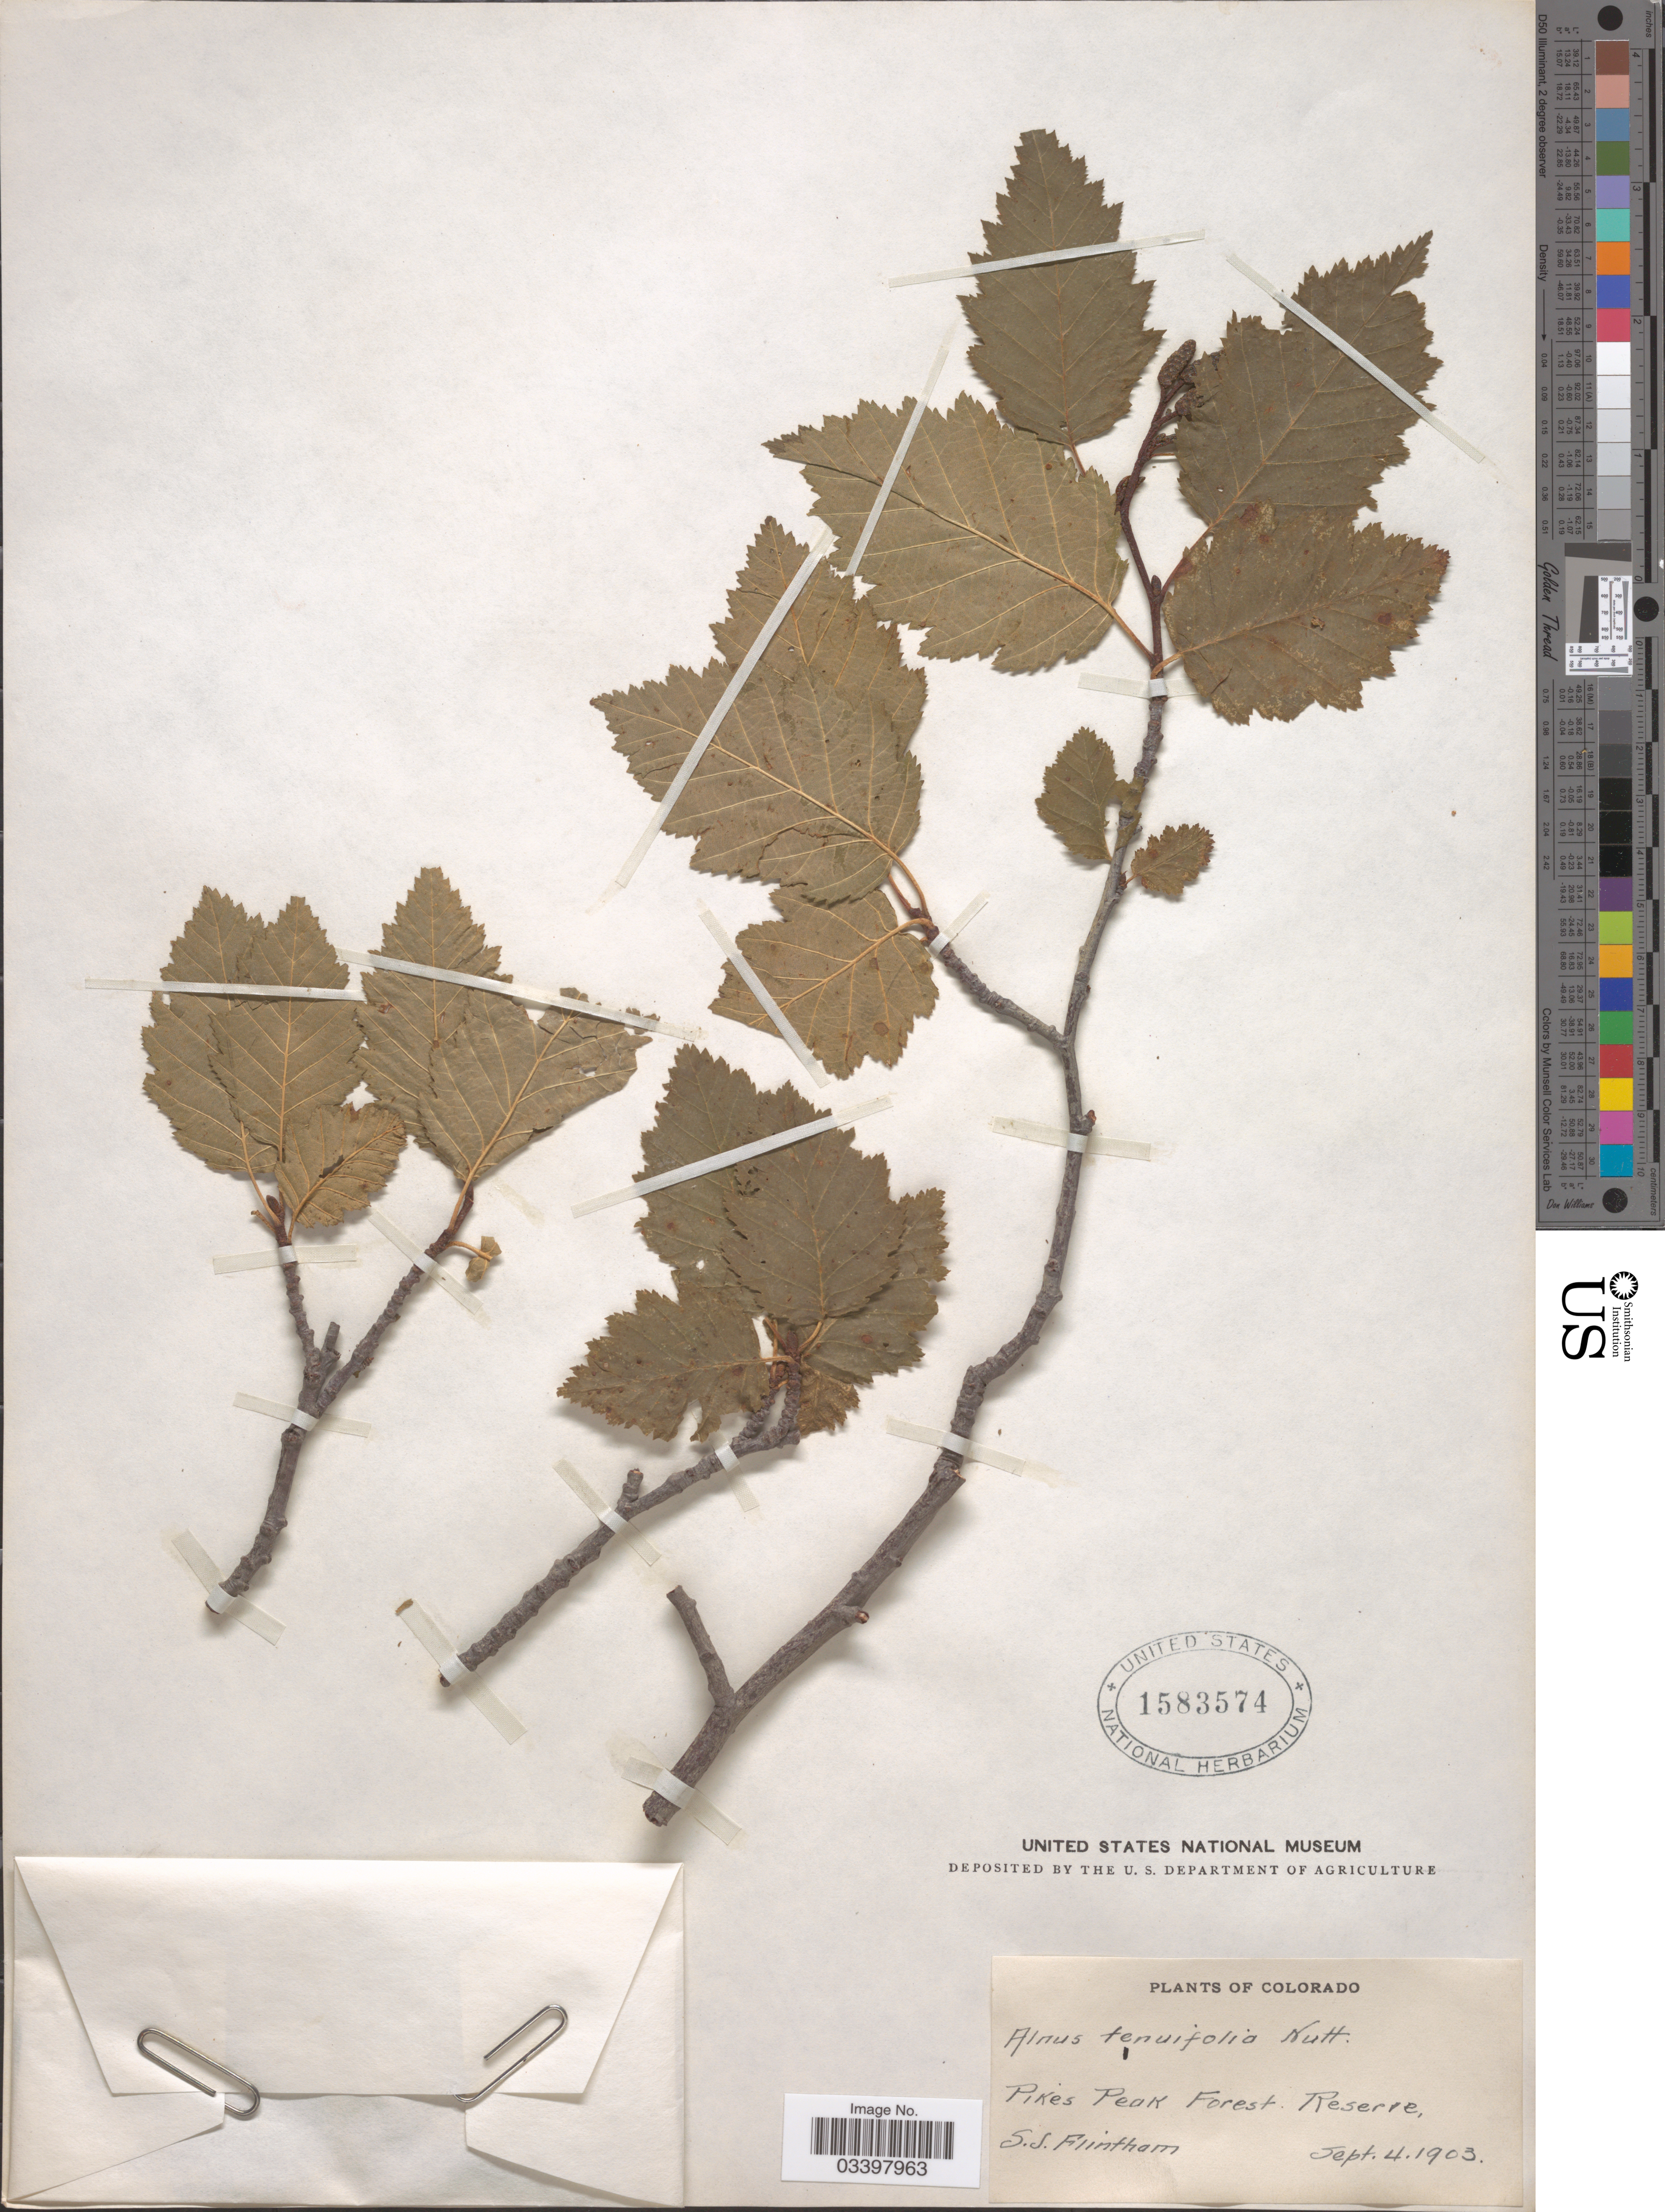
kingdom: Plantae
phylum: Tracheophyta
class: Magnoliopsida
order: Fagales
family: Betulaceae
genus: Alnus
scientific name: Alnus tenuifolia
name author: Nutt.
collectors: S. Flintham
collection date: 1903-09-04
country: United States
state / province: Colorado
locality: Pikes Peak Forest. Reserve.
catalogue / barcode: US 1583574